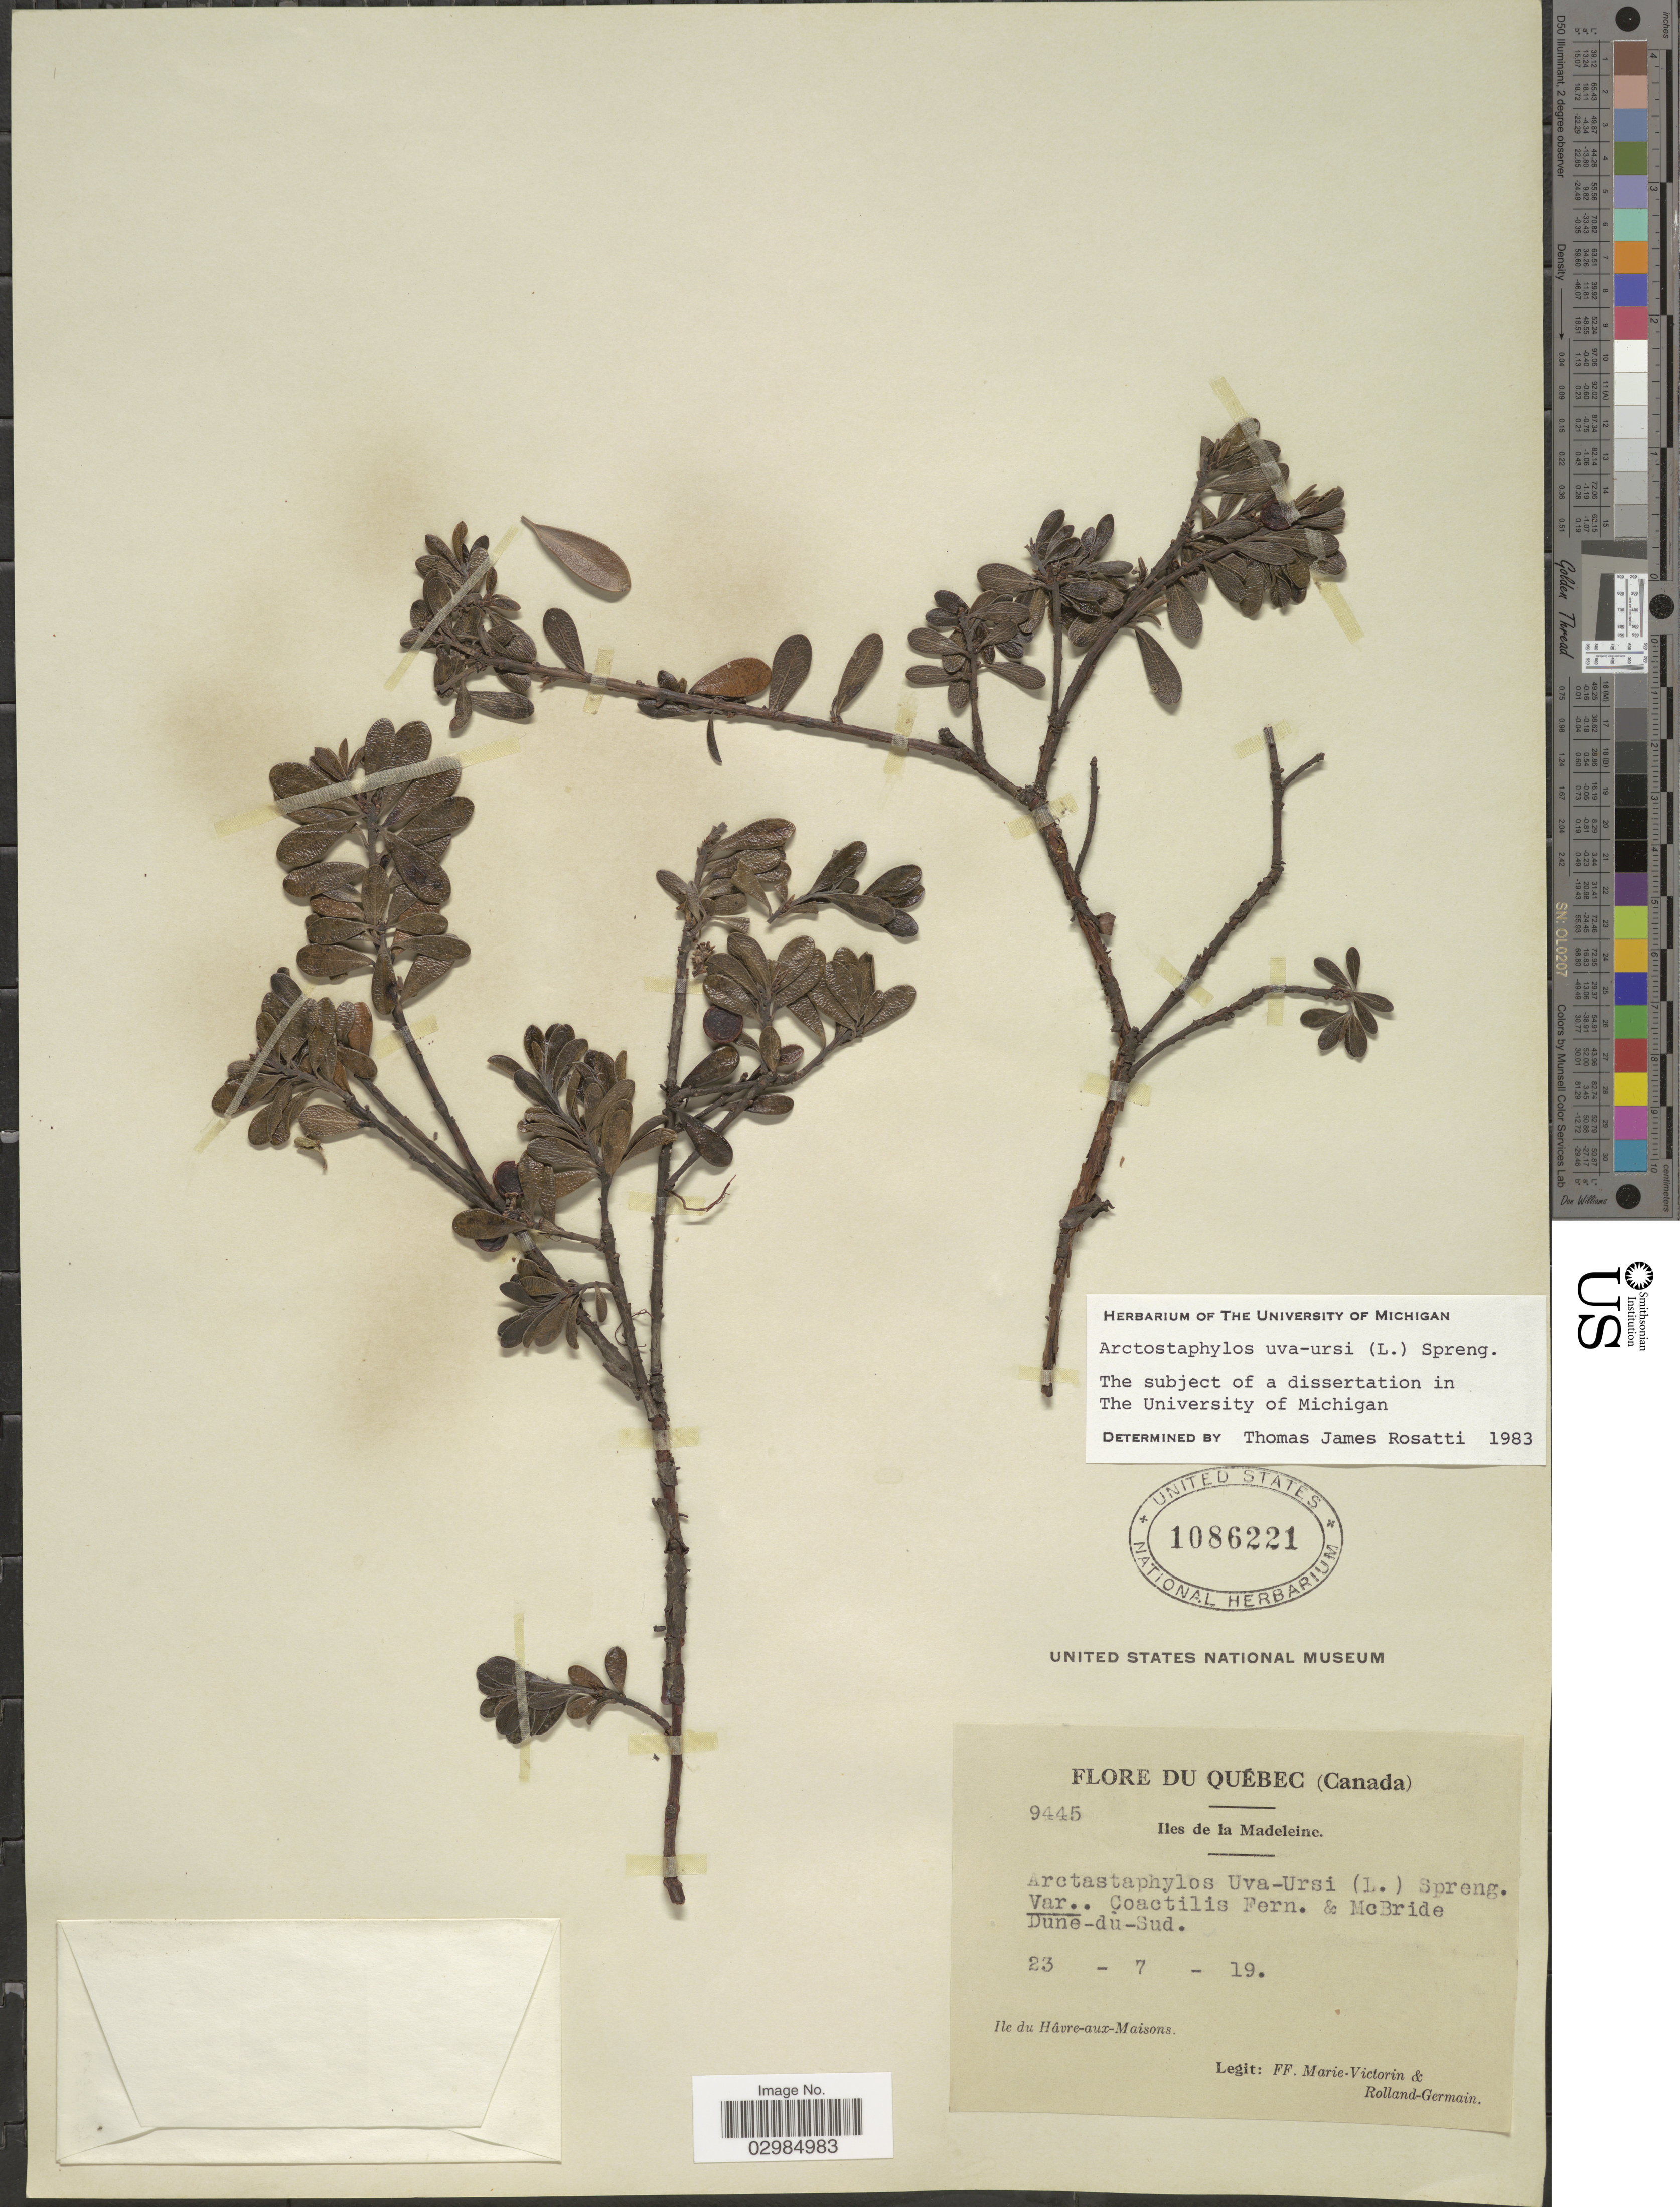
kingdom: Plantae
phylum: Tracheophyta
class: Magnoliopsida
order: Ericales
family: Ericaceae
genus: Arctostaphylos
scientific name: Arctostaphylos uva-ursi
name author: (L.) Spreng.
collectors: F. Marie-Victorin & Rolland-Germain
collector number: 9445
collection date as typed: Transcribed d/m/y: 23/7/19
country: Canada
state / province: Quebec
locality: Iles de la Madeleine. Coactilis Fern. & McBride Dune-du-Sud. Ile du Hâvre-aux-Maisons.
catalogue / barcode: US 1086221